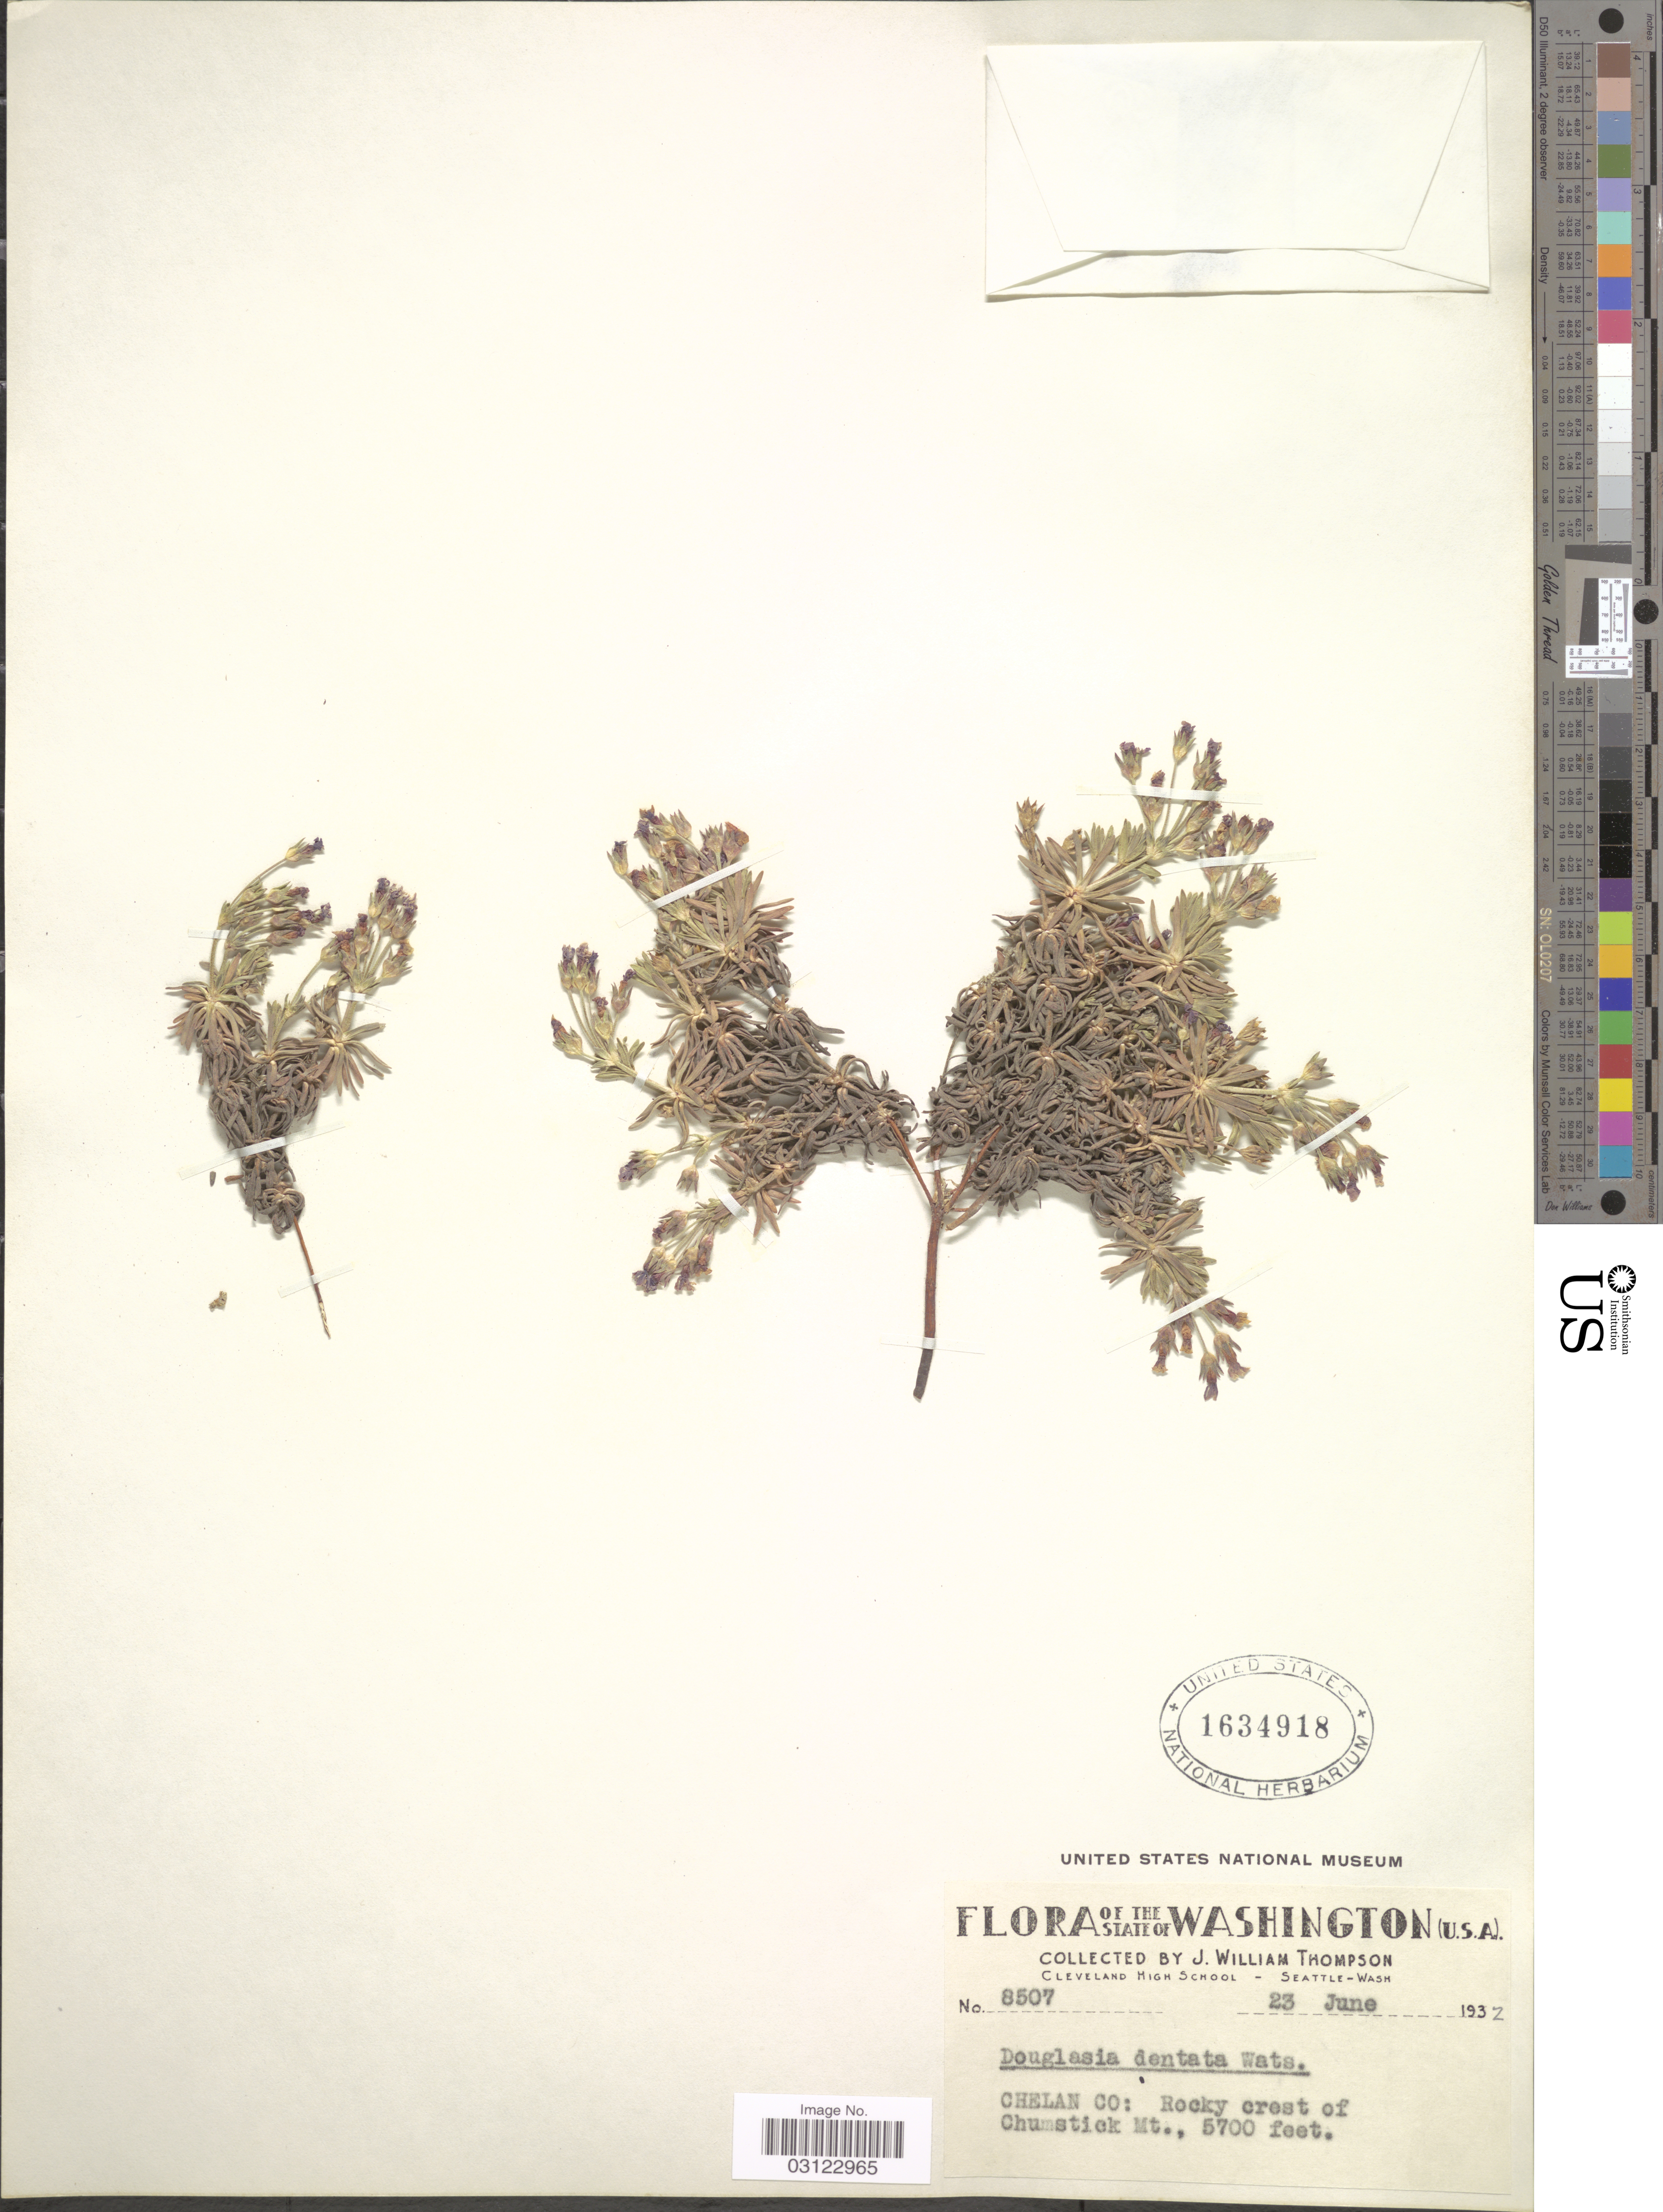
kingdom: Plantae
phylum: Tracheophyta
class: Magnoliopsida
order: Ericales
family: Primulaceae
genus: Douglasia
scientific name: Douglasia dentata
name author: S. Watson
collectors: J. W. Thompson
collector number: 8507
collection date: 1932-06-23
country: United States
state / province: Washington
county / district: Chelan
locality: Chelan Co: Rocky crest of Chumstick Mt.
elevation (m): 1737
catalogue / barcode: US 1634918